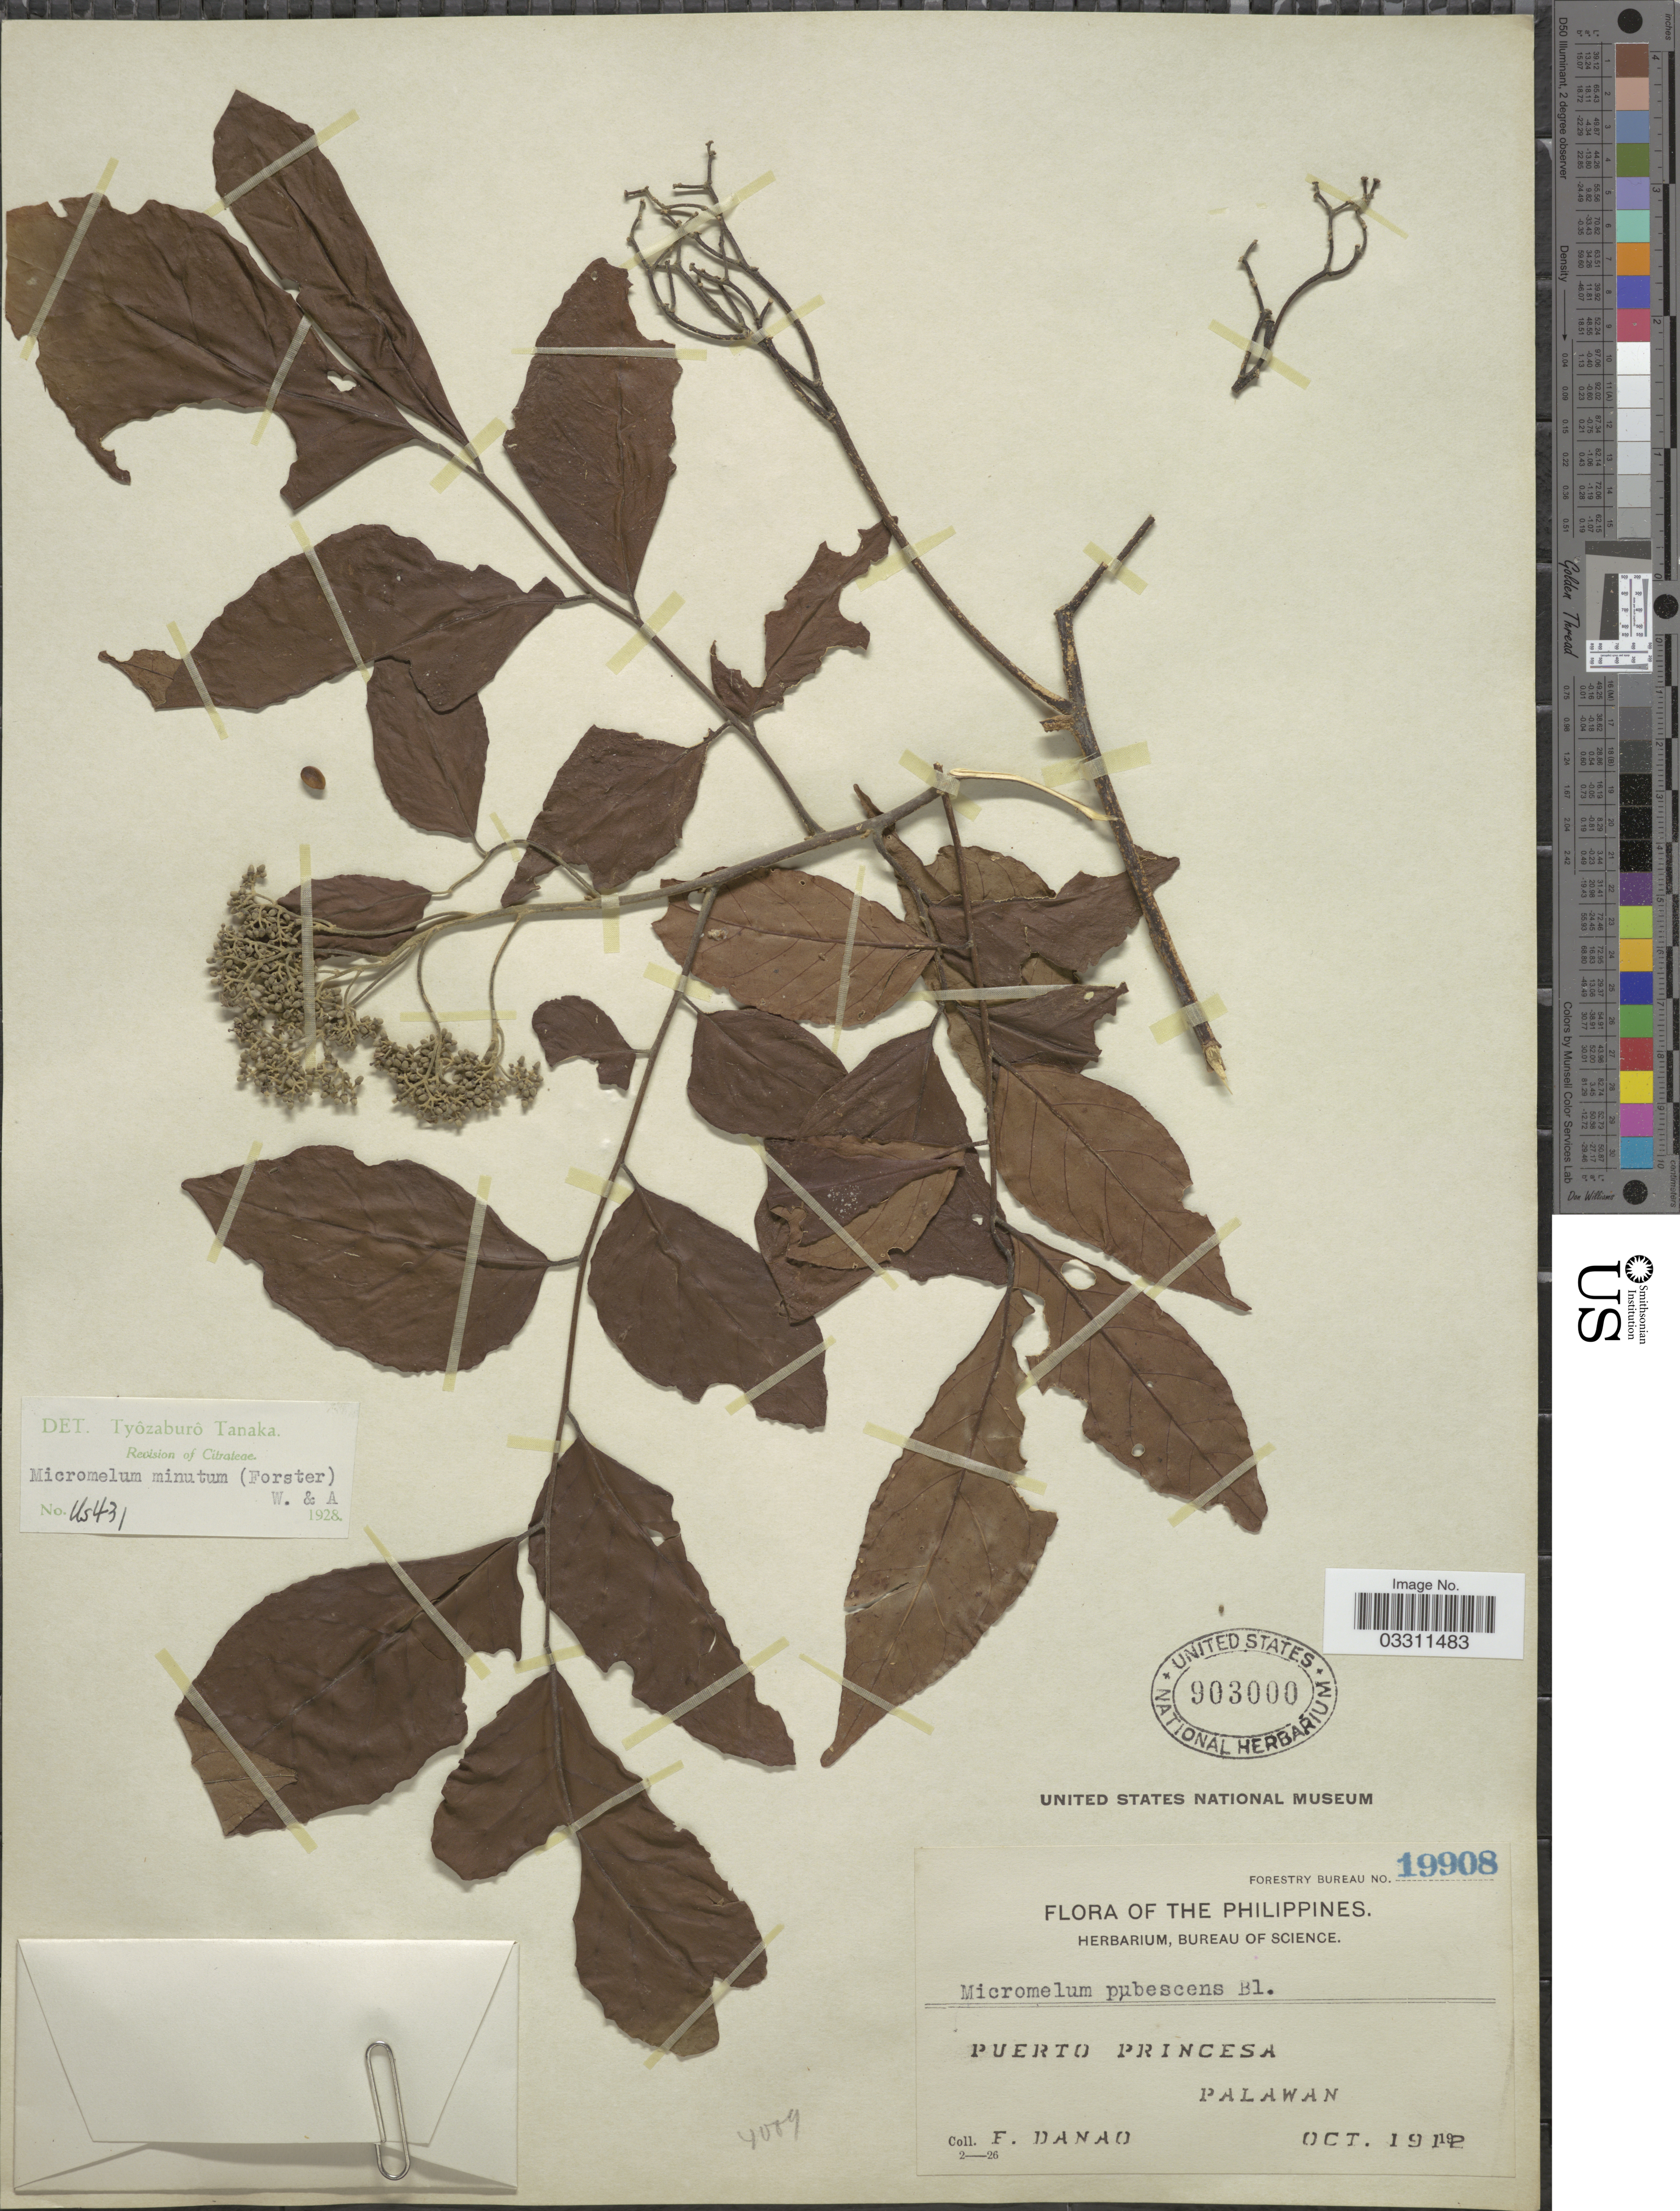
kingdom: Plantae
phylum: Tracheophyta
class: Magnoliopsida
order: Sapindales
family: Rutaceae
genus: Micromelum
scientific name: Micromelum minutum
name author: (G. Forst.) Wight & Arn.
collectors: F. Danao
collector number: Forestry Bureau 19908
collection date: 1912-10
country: Philippines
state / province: Mimaropa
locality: Puerto Princesa, Palawan.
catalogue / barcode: US 903000